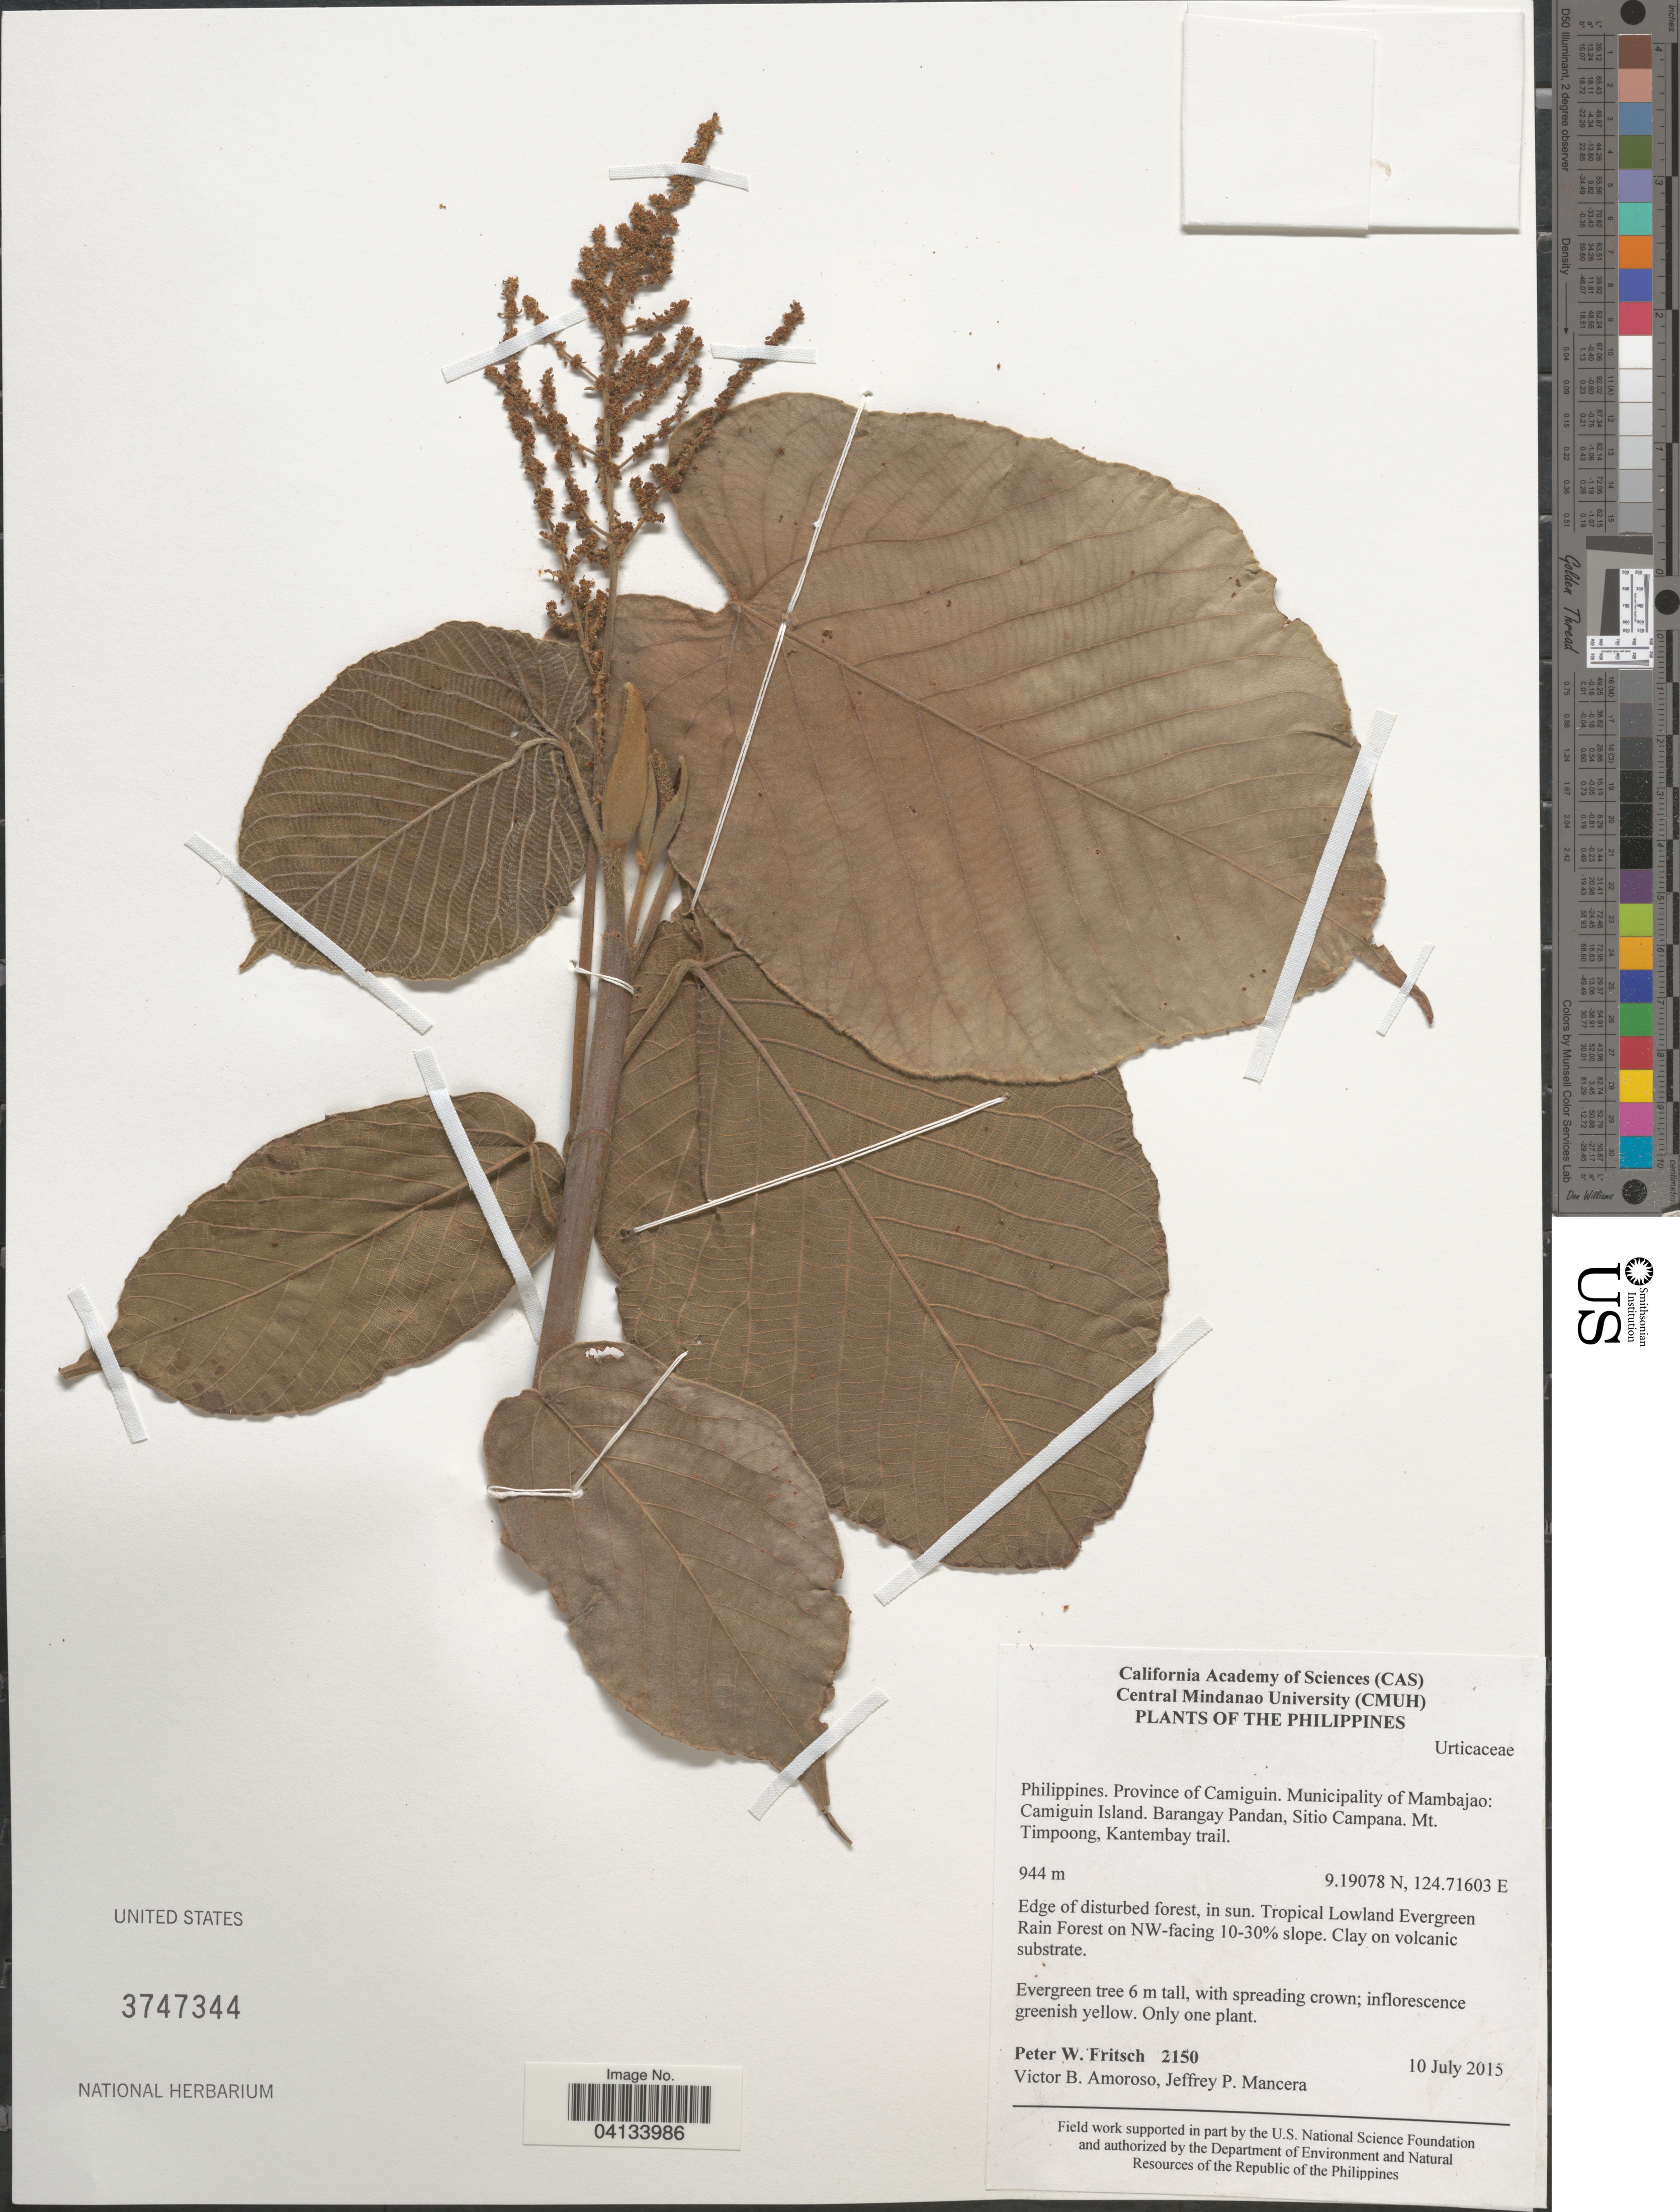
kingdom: Plantae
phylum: Tracheophyta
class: Magnoliopsida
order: Rosales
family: Urticaceae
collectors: P. W. Fritsch, V. Amoroso & J. Mancera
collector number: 2150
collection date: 2015-07-10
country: Philippines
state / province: Northern Mindanao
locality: Province of Camiguin. Municipality of Mambajao: Camiguin Island. Barangay Pandan, Sitio Campana. Mt. Timpoong, Kantembay trail. Tropical Lowland Evergreen Rain Forest on NW-facing 10-30% slope.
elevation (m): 944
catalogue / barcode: US 3747344